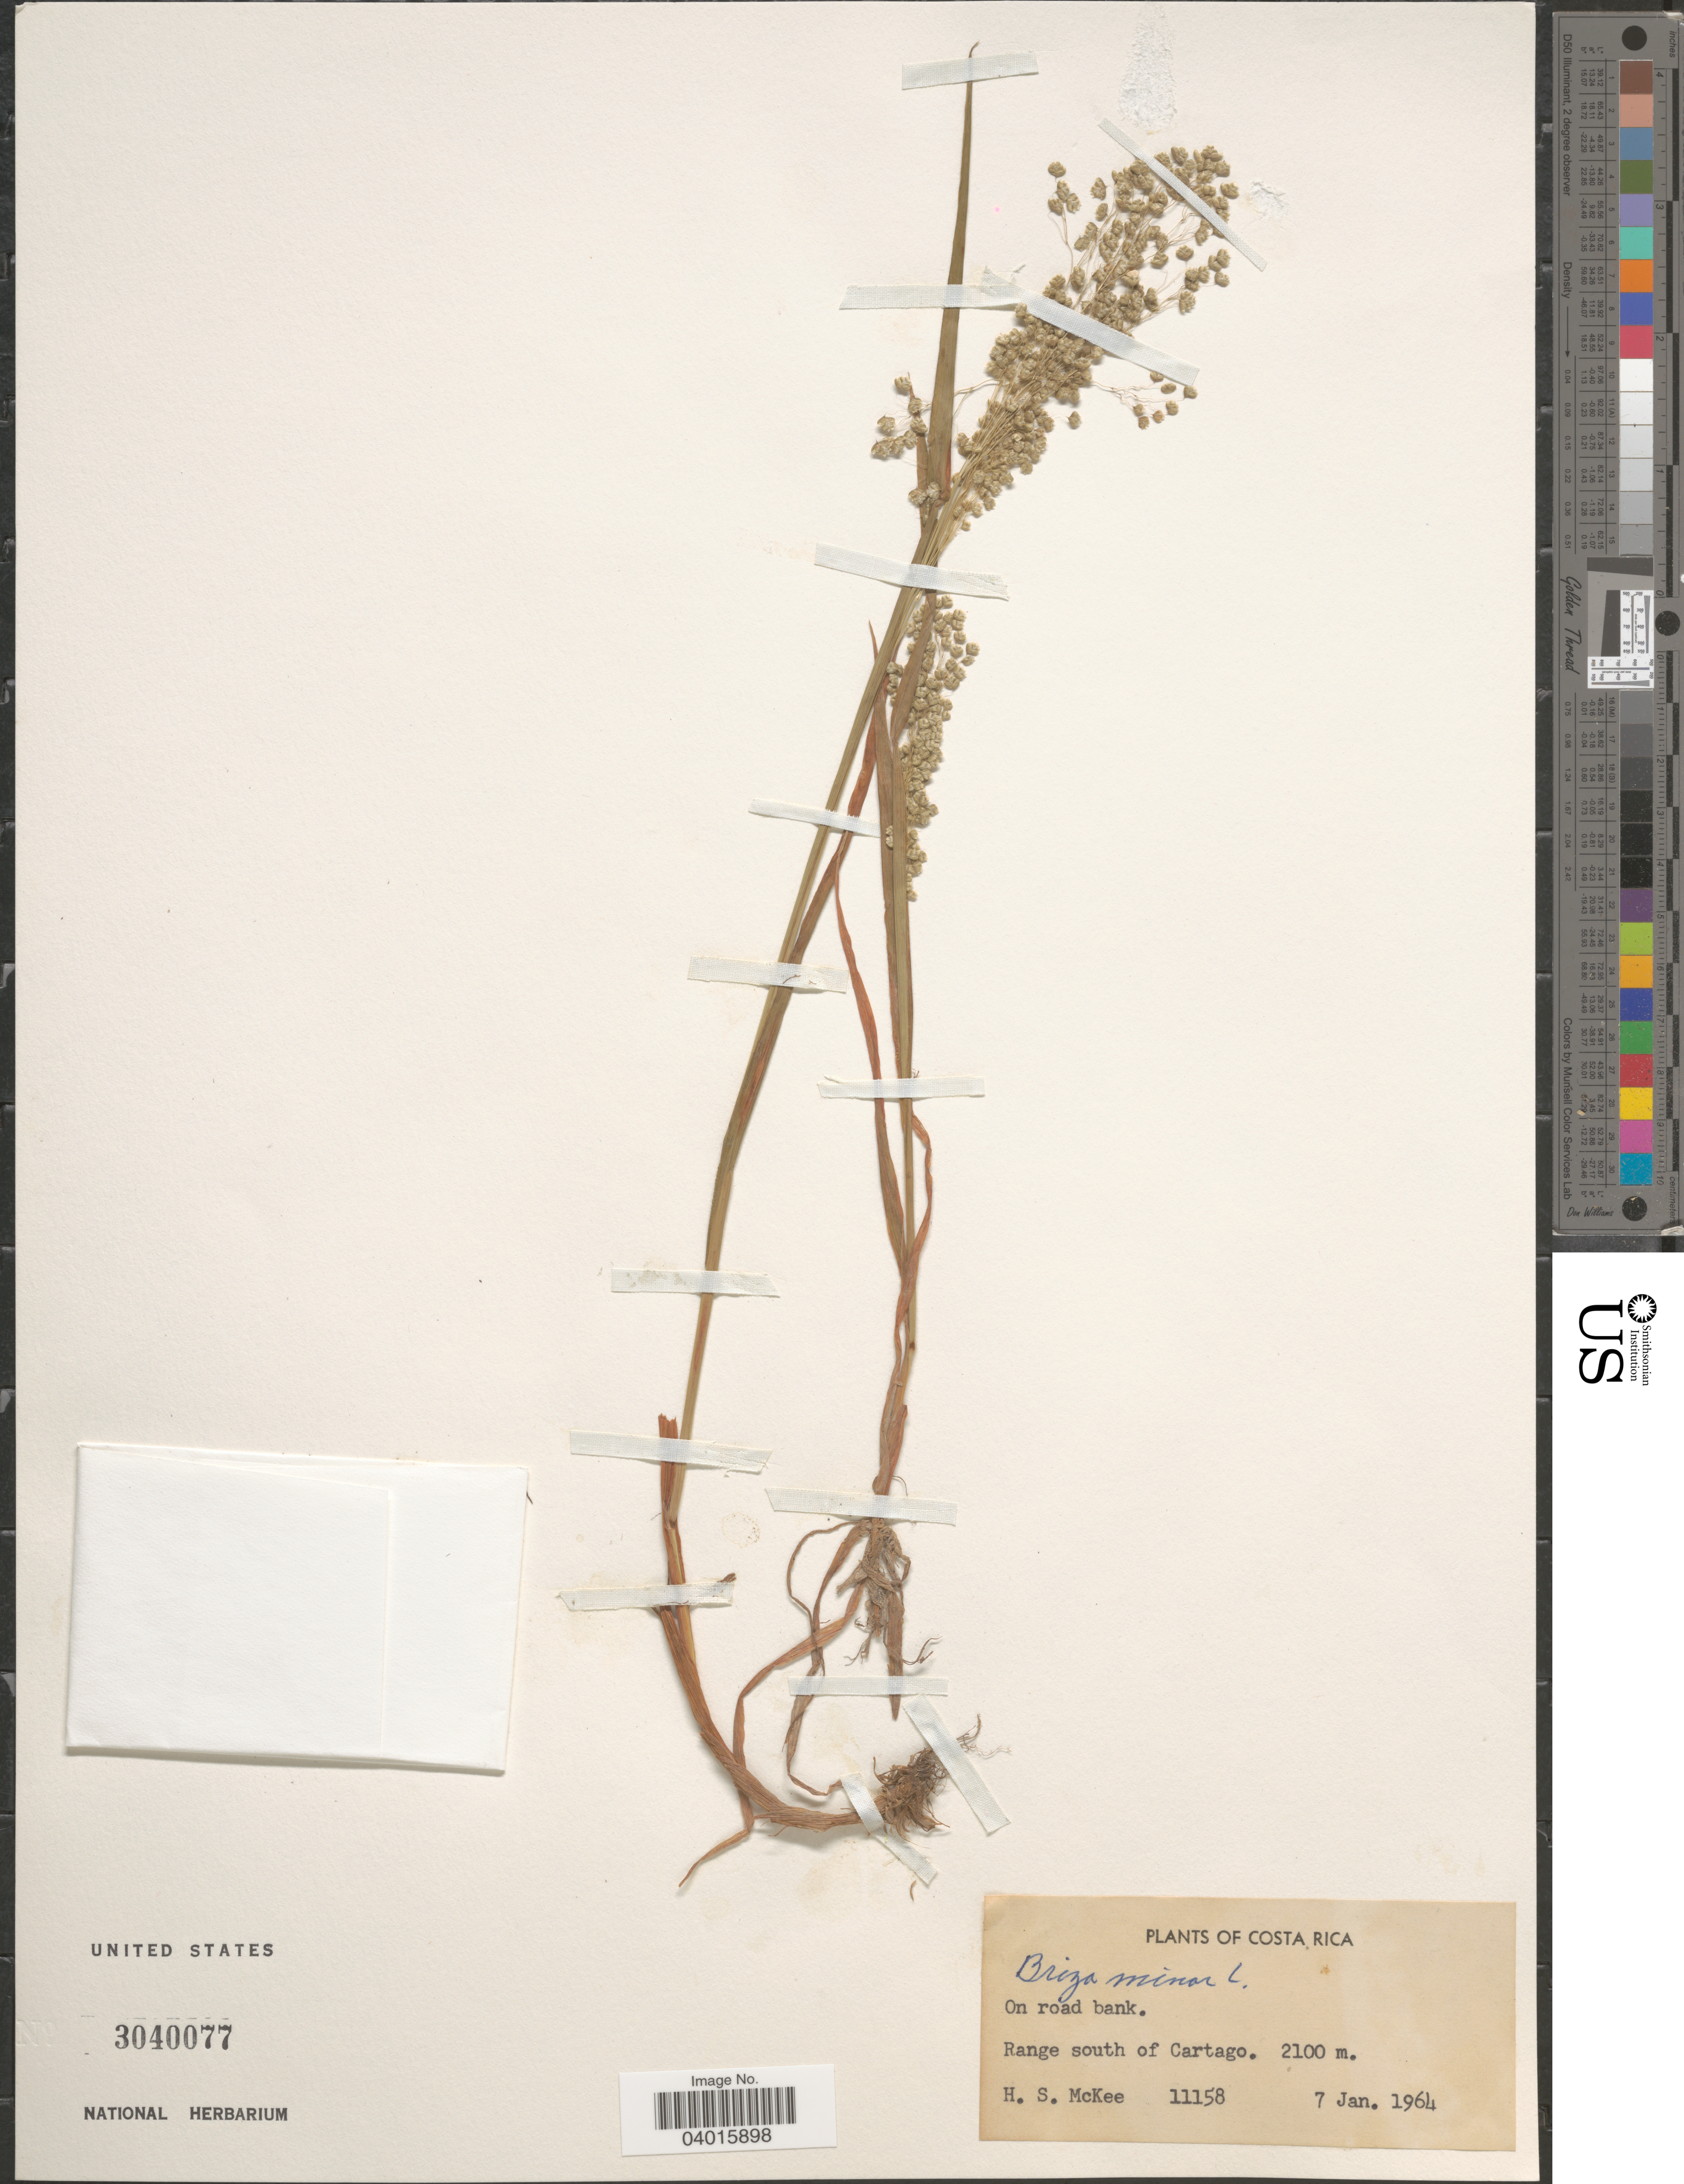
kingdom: Plantae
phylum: Tracheophyta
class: Liliopsida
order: Poales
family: Poaceae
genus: Briza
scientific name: Briza minor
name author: L.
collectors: H. S. McKee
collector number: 11158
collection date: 1964-01-07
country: Costa Rica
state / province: Cartago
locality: Range south of Cartago.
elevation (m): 2100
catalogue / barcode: US 3040077